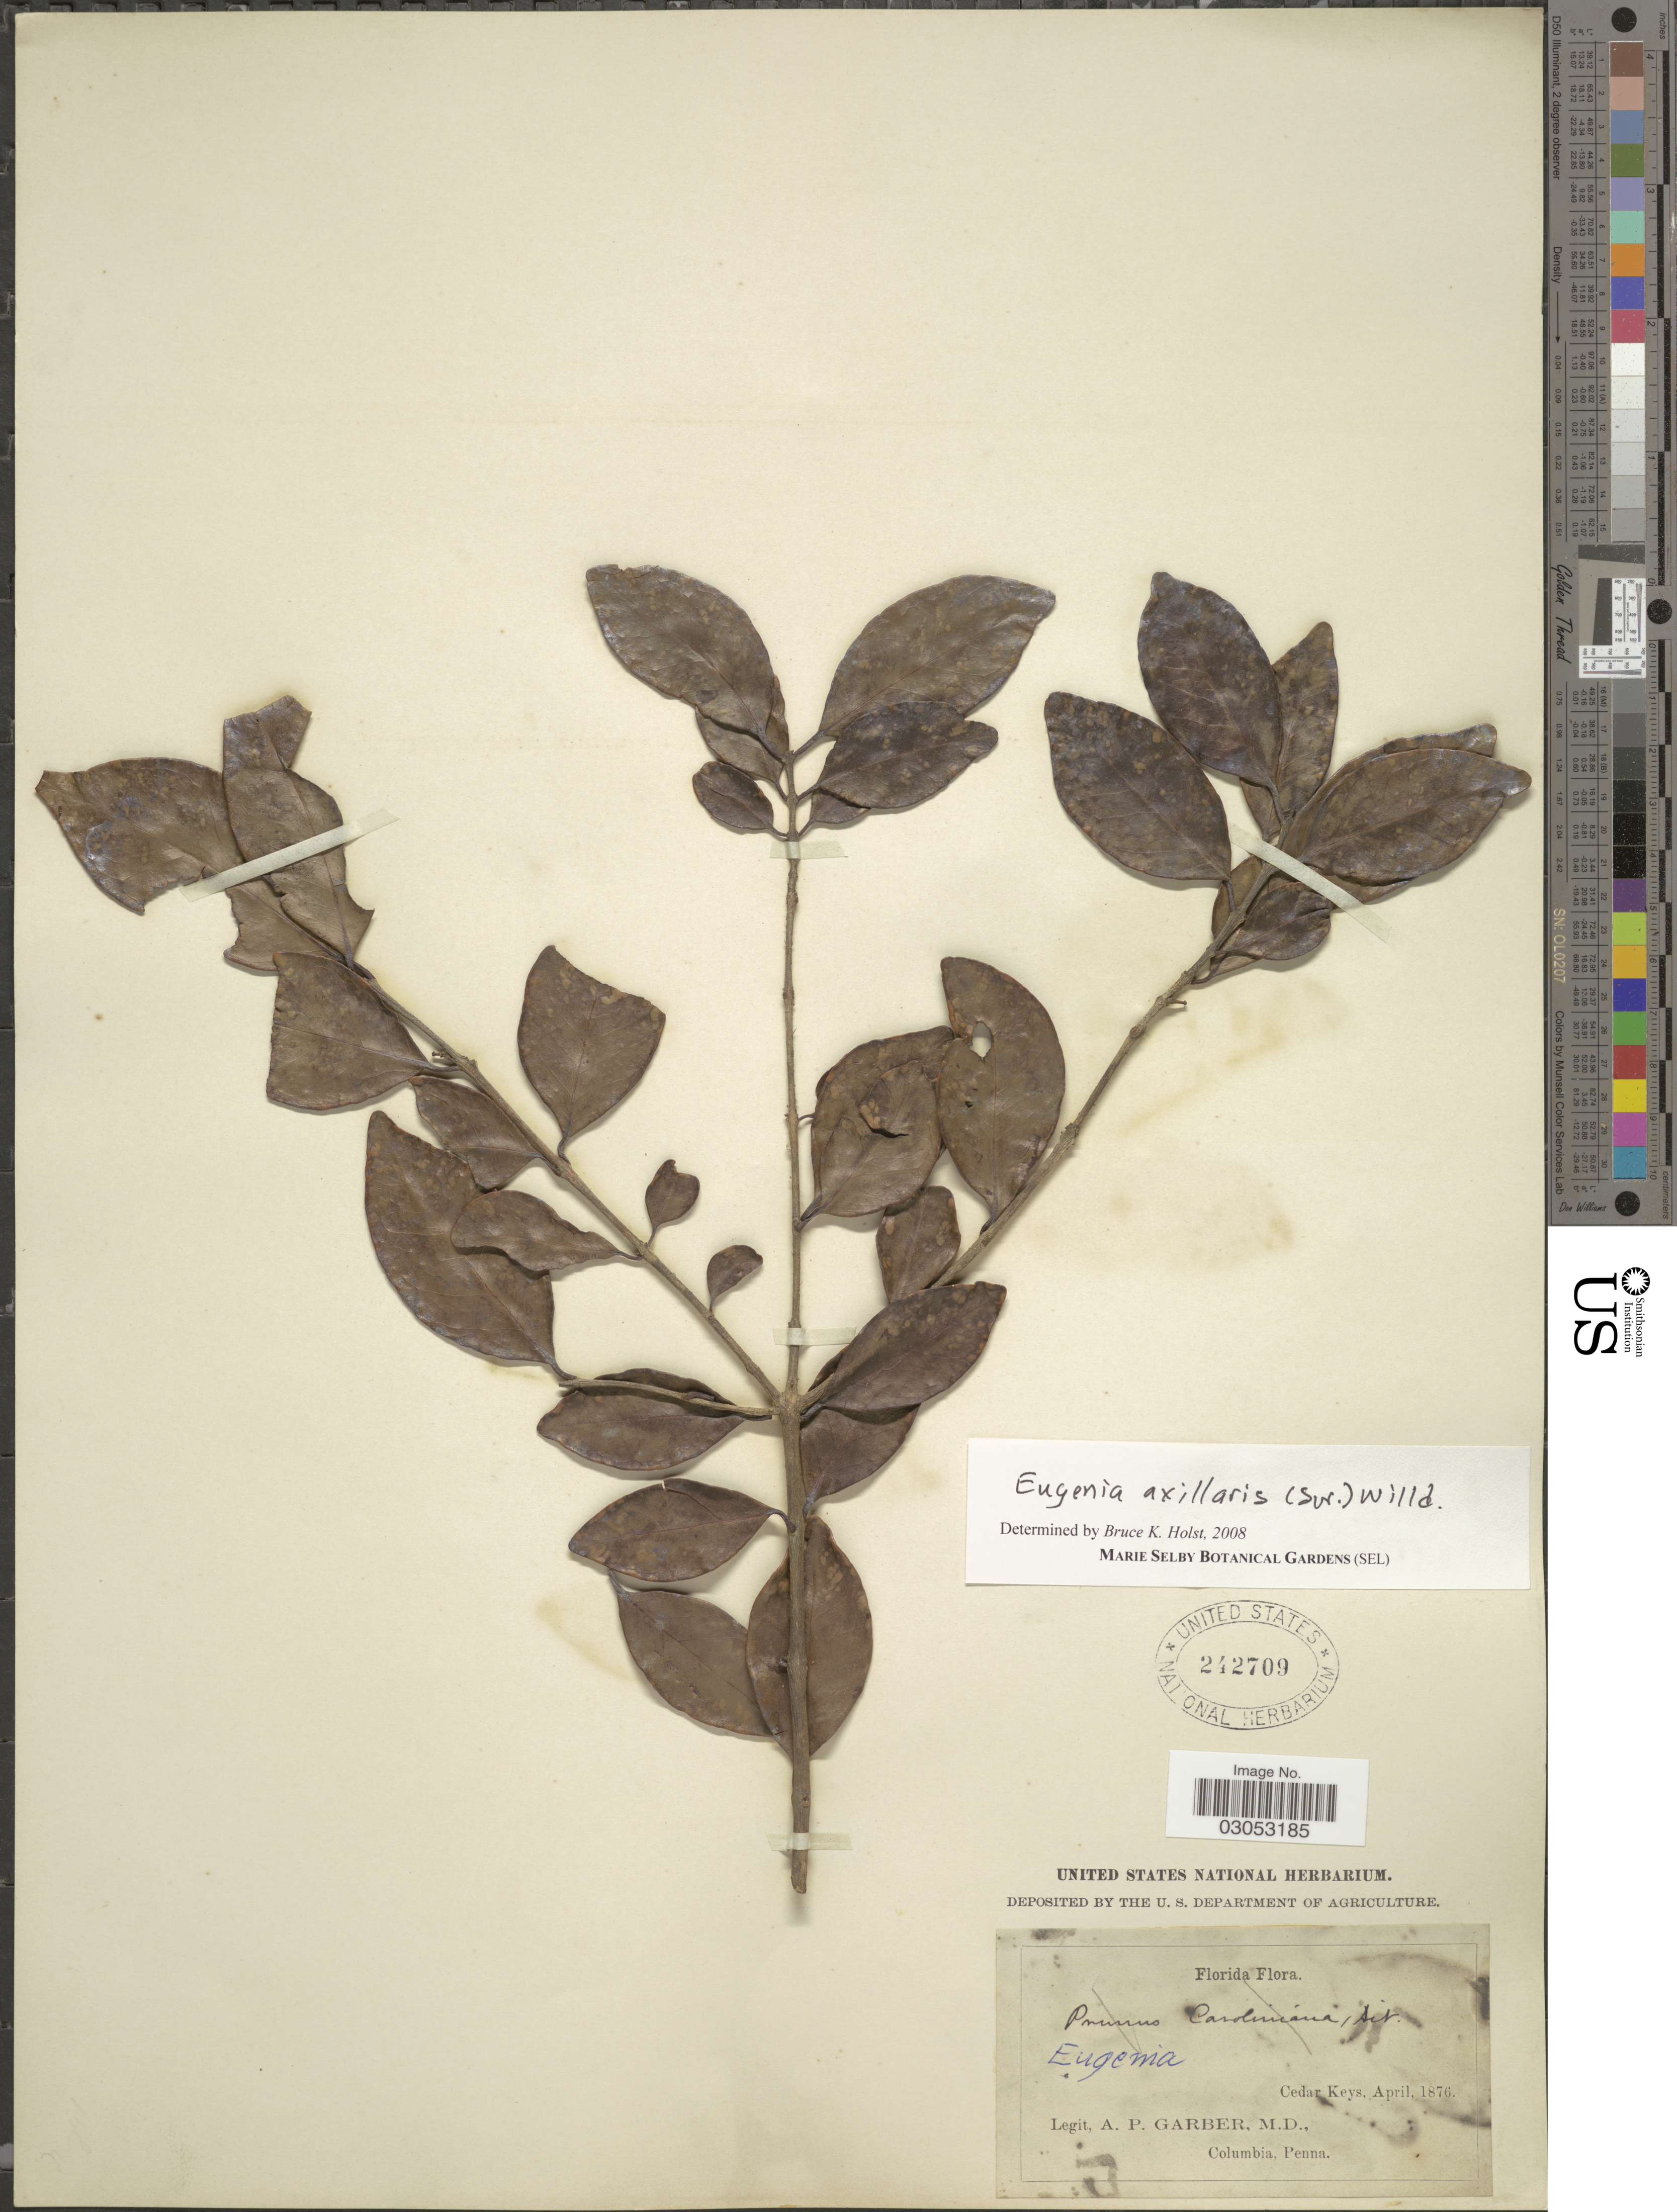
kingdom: Plantae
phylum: Tracheophyta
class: Magnoliopsida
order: Myrtales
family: Myrtaceae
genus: Eugenia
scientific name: Eugenia axillaris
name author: (Sw.) Willd.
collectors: A. P. Garber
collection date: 1876-04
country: United States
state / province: Florida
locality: Cedar Keys.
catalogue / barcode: US 242709